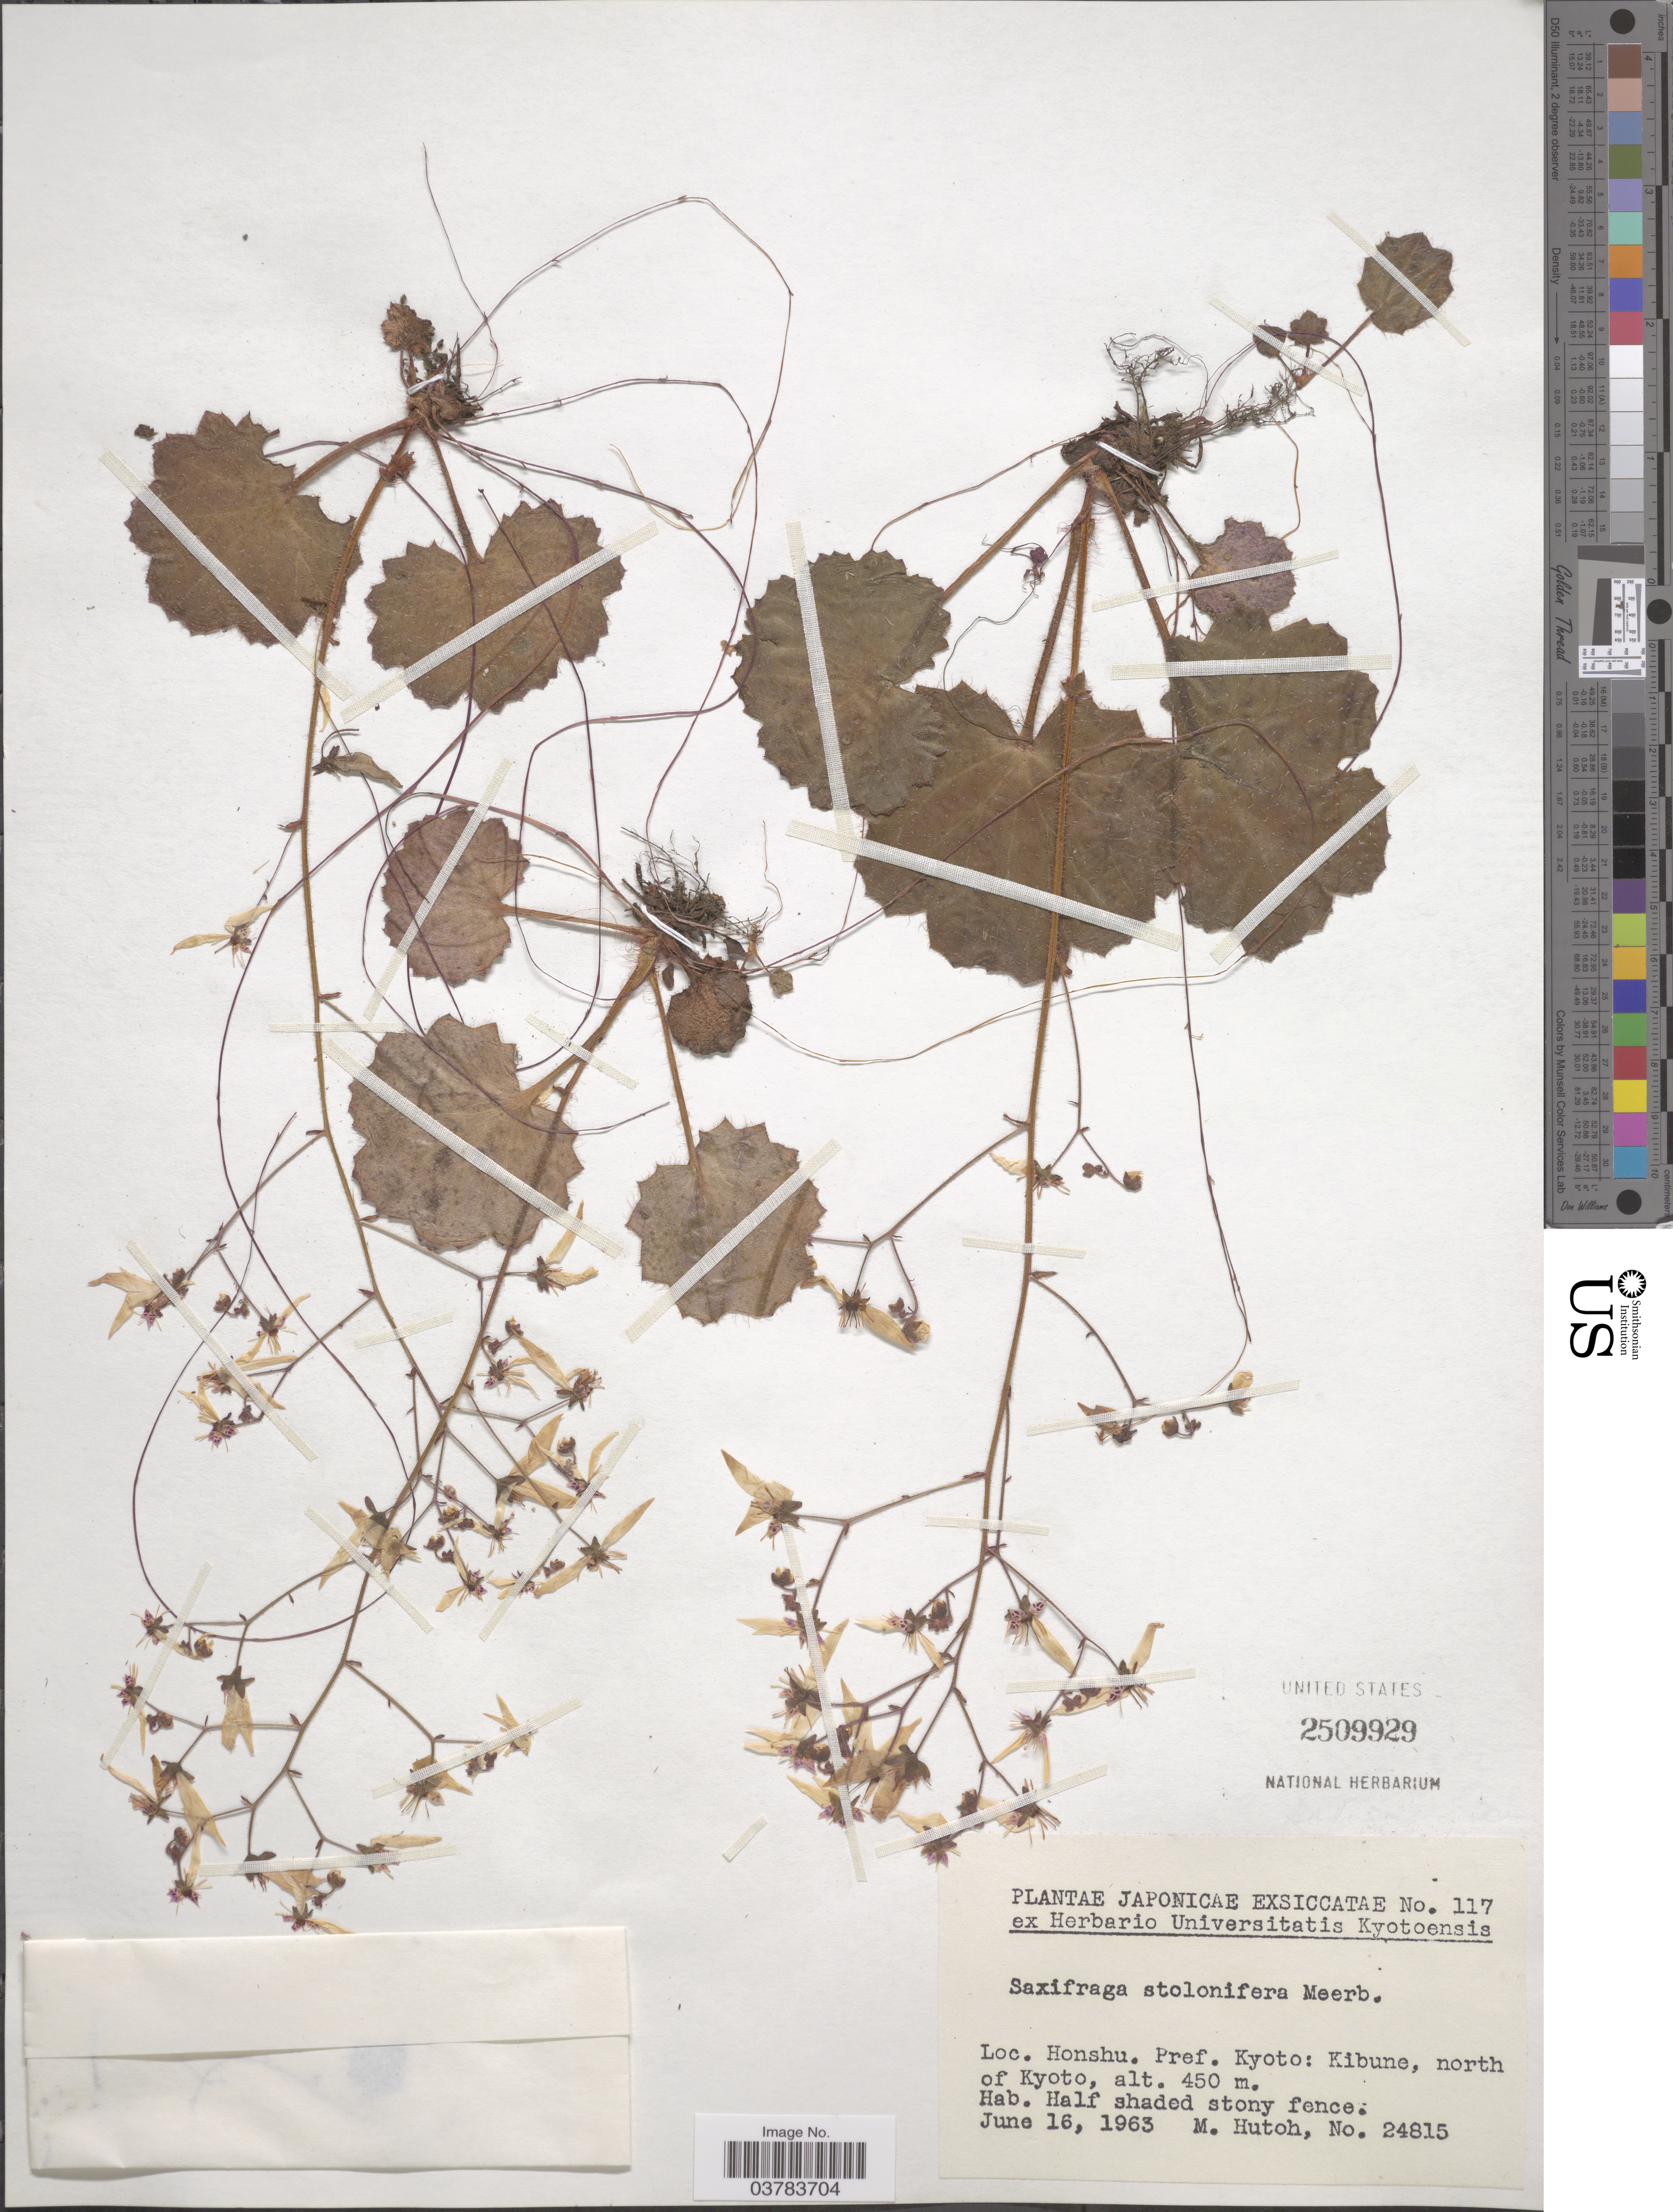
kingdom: Plantae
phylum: Tracheophyta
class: Magnoliopsida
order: Saxifragales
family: Saxifragaceae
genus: Saxifraga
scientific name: Saxifraga stolonifera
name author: Curtis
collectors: M. Hutoh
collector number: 24815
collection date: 1963-06-16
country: Japan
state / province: Kyoto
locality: Honshu. Pref. Kyoto: Kibune, north of Kyoto.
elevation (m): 450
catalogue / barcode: US 2509929